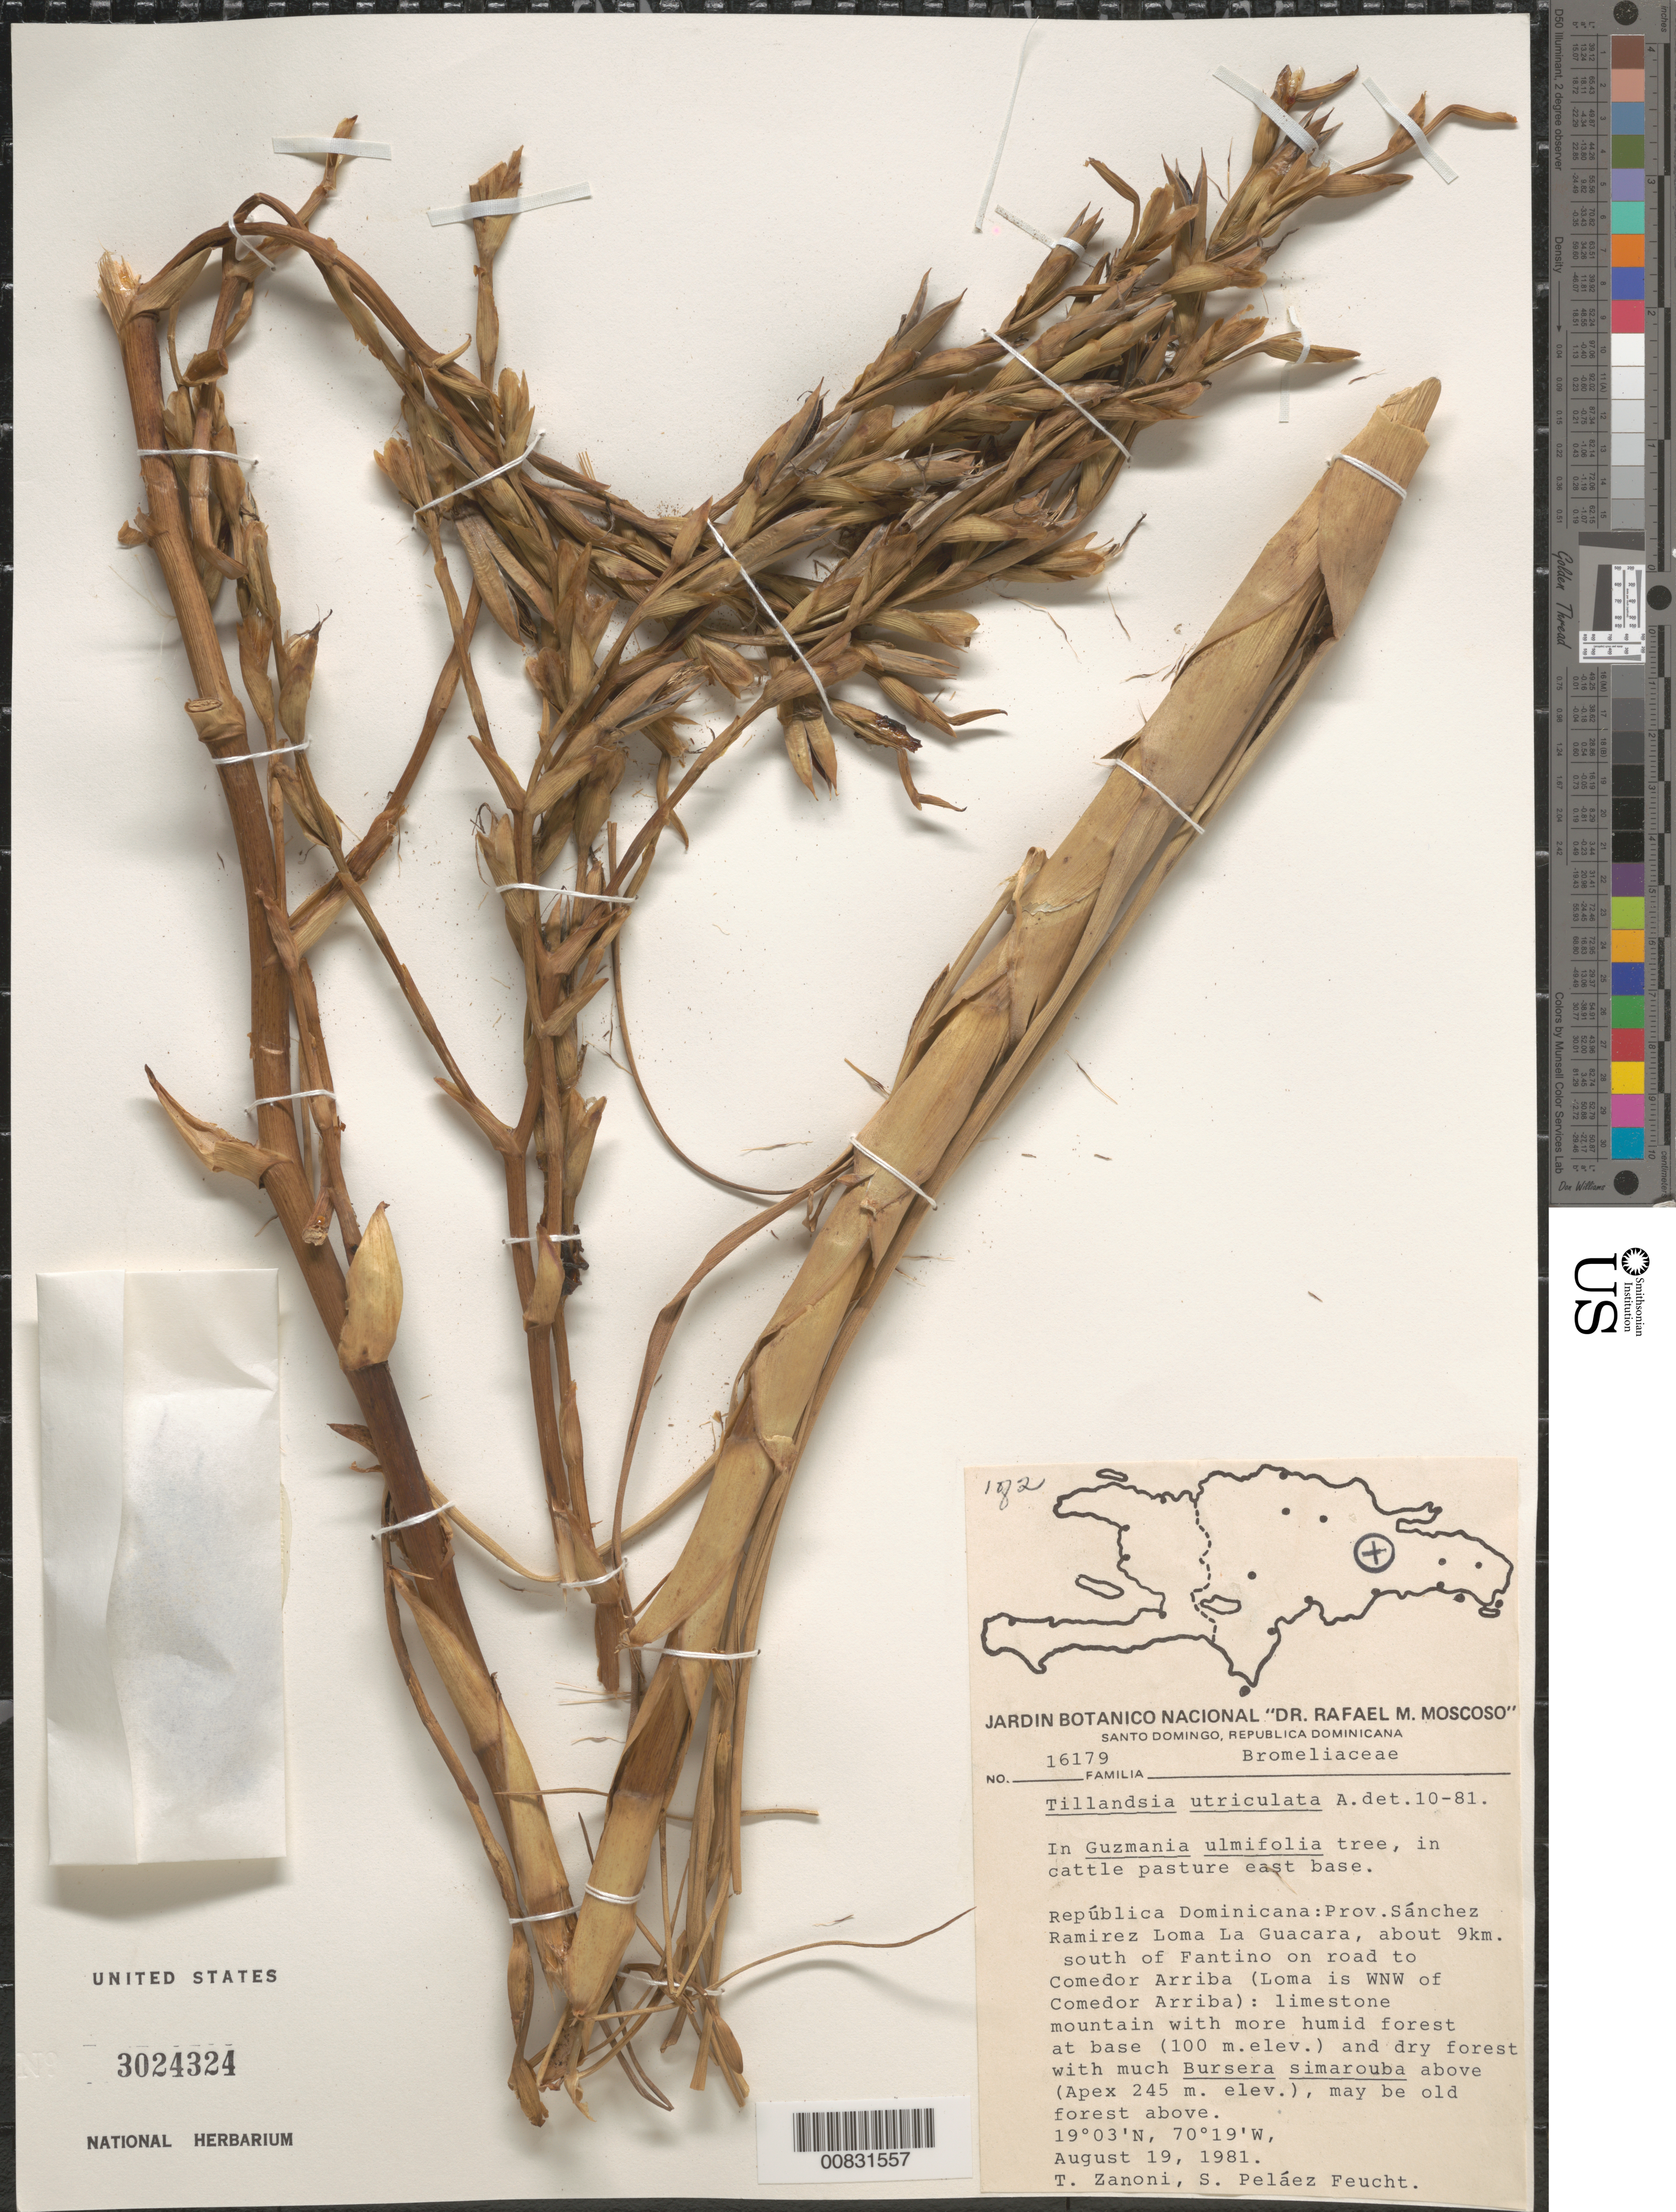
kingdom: Plantae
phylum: Tracheophyta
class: Liliopsida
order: Poales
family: Bromeliaceae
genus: Tillandsia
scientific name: Tillandsia utriculata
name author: L.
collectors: T. A. Zanoni & S. Peláez Feucht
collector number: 16179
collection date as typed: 19 Aug 1981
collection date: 1981-08-19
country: Dominican Republic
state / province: Sanchez Ramirez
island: Hispaniola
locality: Loma la Guacara, about 9 km. south of Fantino on road to Comedor Arriba (Loma is WNW of Comedor Arriba).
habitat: In Guzmania ulmifolia tree, in cattle pasture east base. Limestone mountain with more humid forest at base and dry forest …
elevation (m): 100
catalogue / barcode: US 3024324